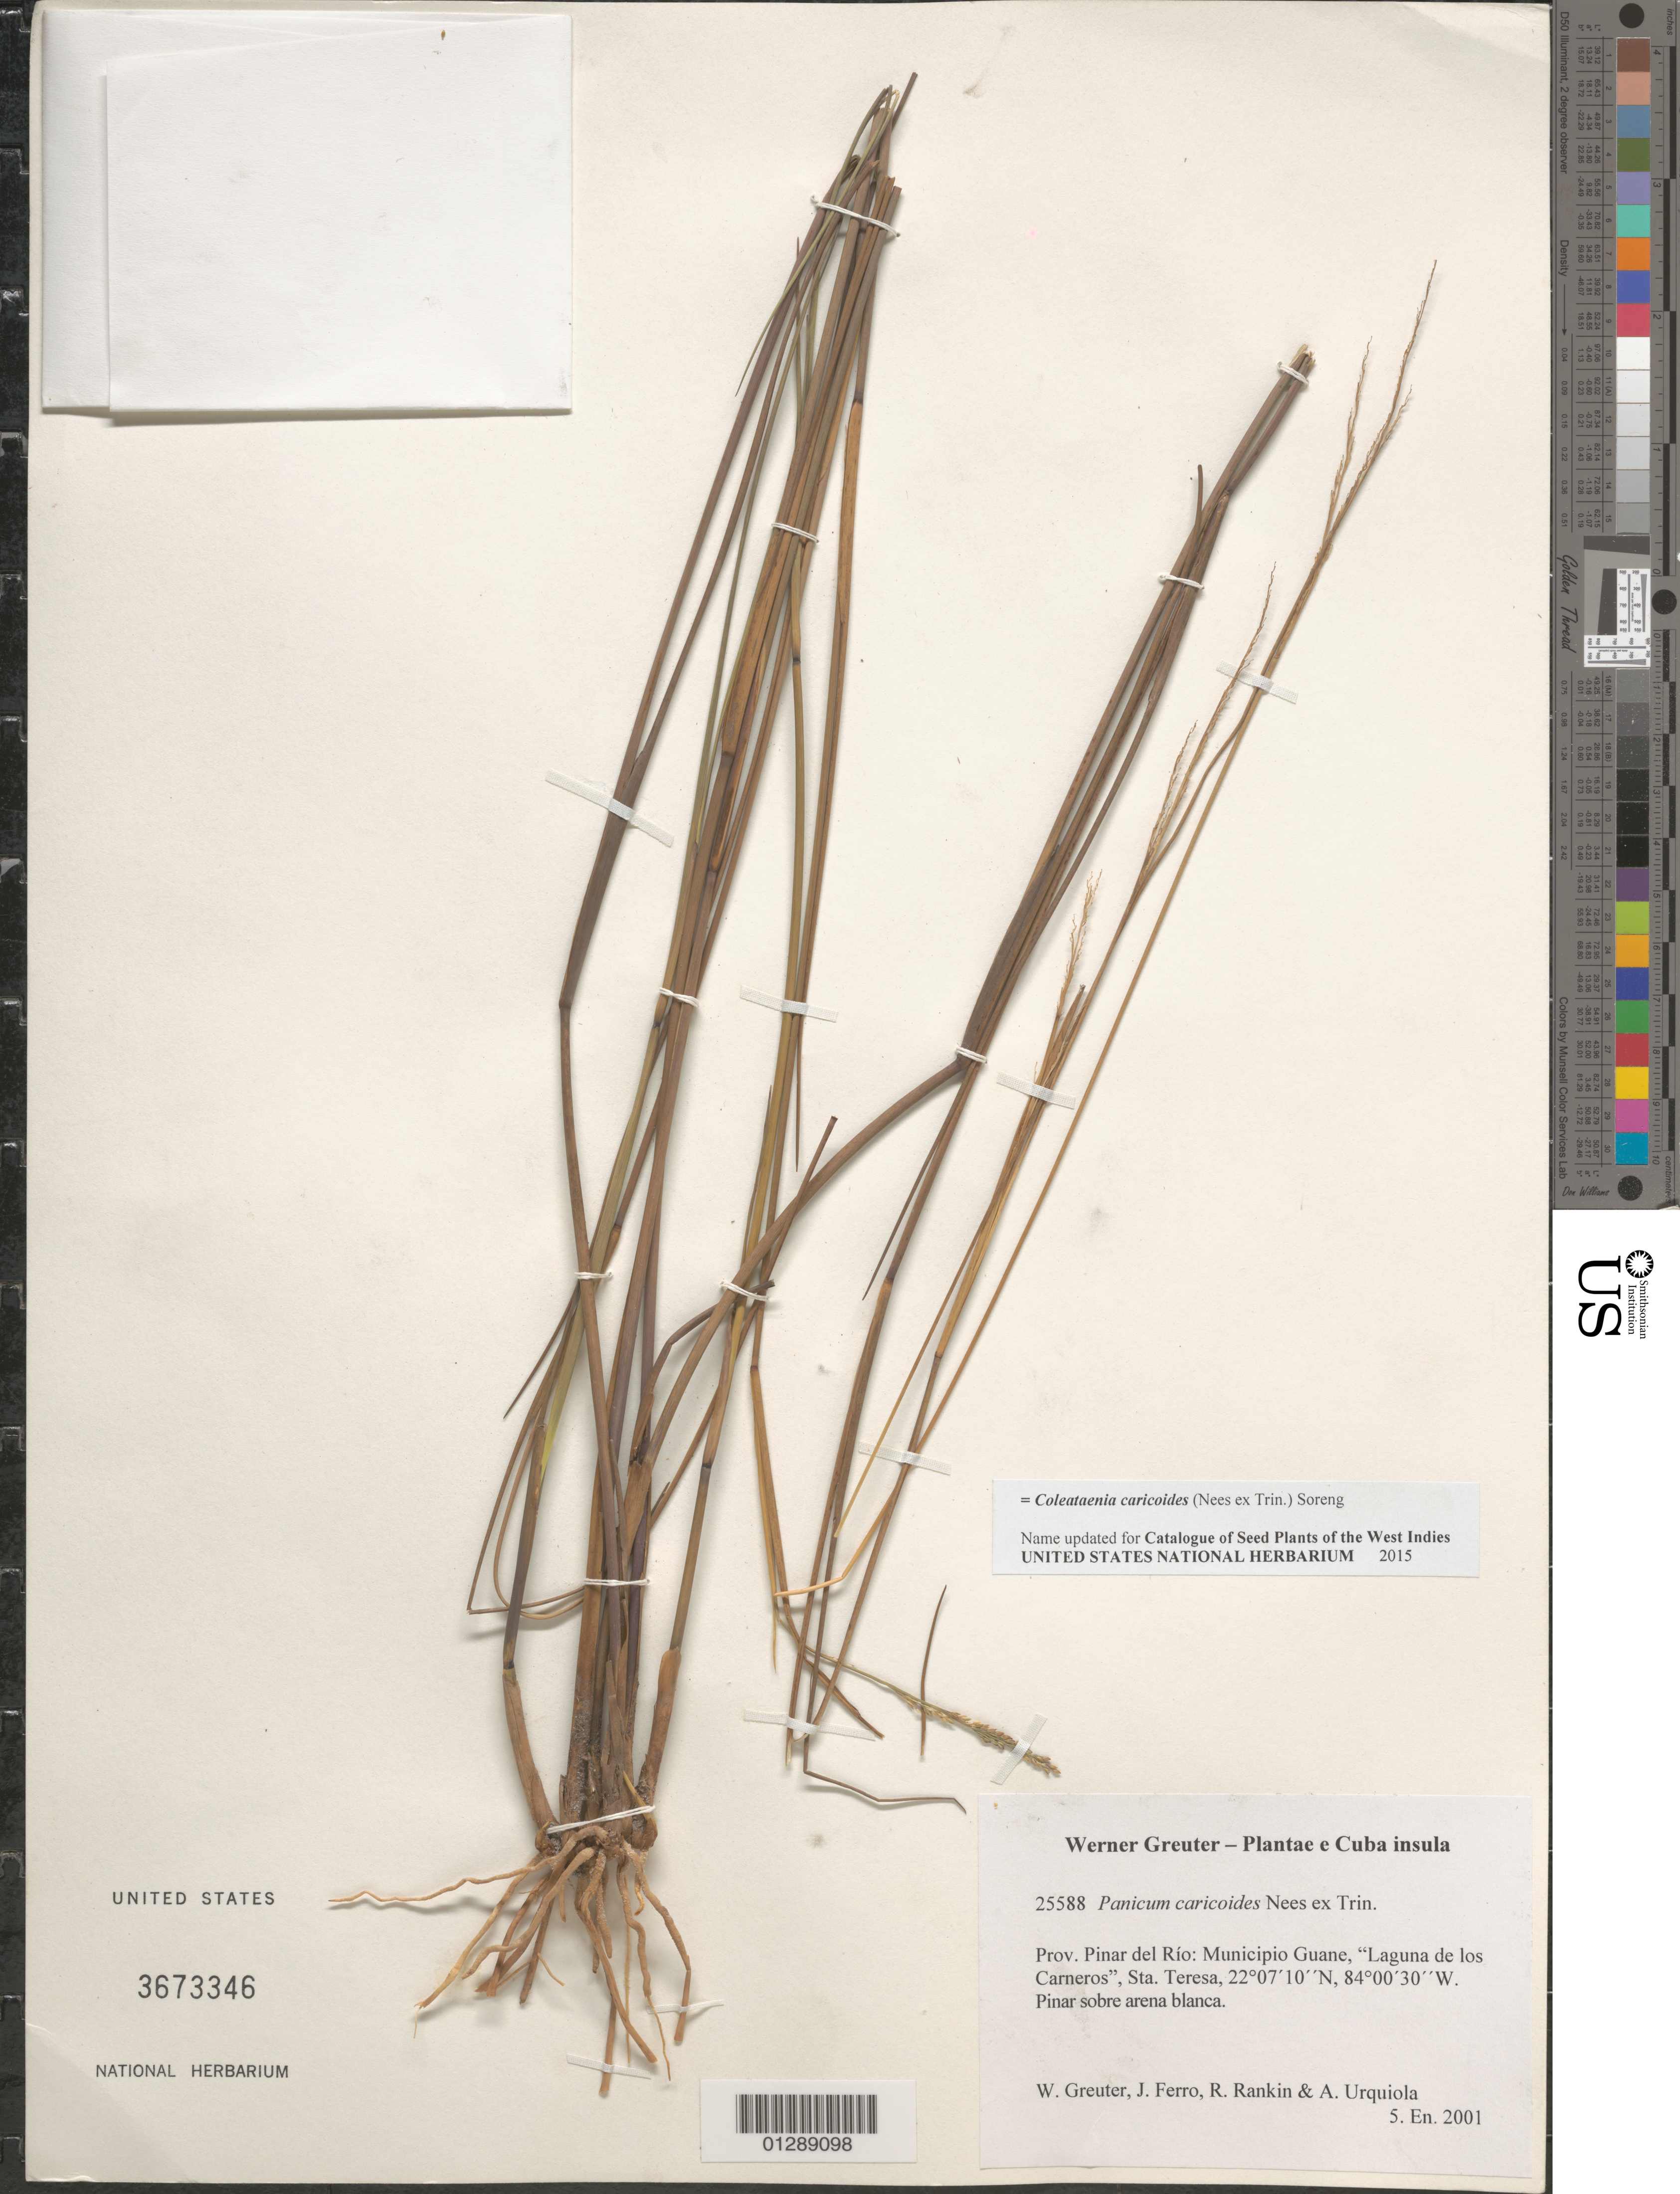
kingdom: Plantae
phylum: Tracheophyta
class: Liliopsida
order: Poales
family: Poaceae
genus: Coleataenia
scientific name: Coleataenia caricoides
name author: (Nees ex Trin.) Soreng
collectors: W. R. Greuter, J. Ferro, R. Rankin Rodriguez & A. Urquiola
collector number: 25588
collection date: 2001-01-05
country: Cuba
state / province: Pinar del Rio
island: Cuba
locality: Municipio Guane," Laguna de los Carneros", Sta. Teresa.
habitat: Pinar sobre arena blanca.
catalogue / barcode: US 3673346